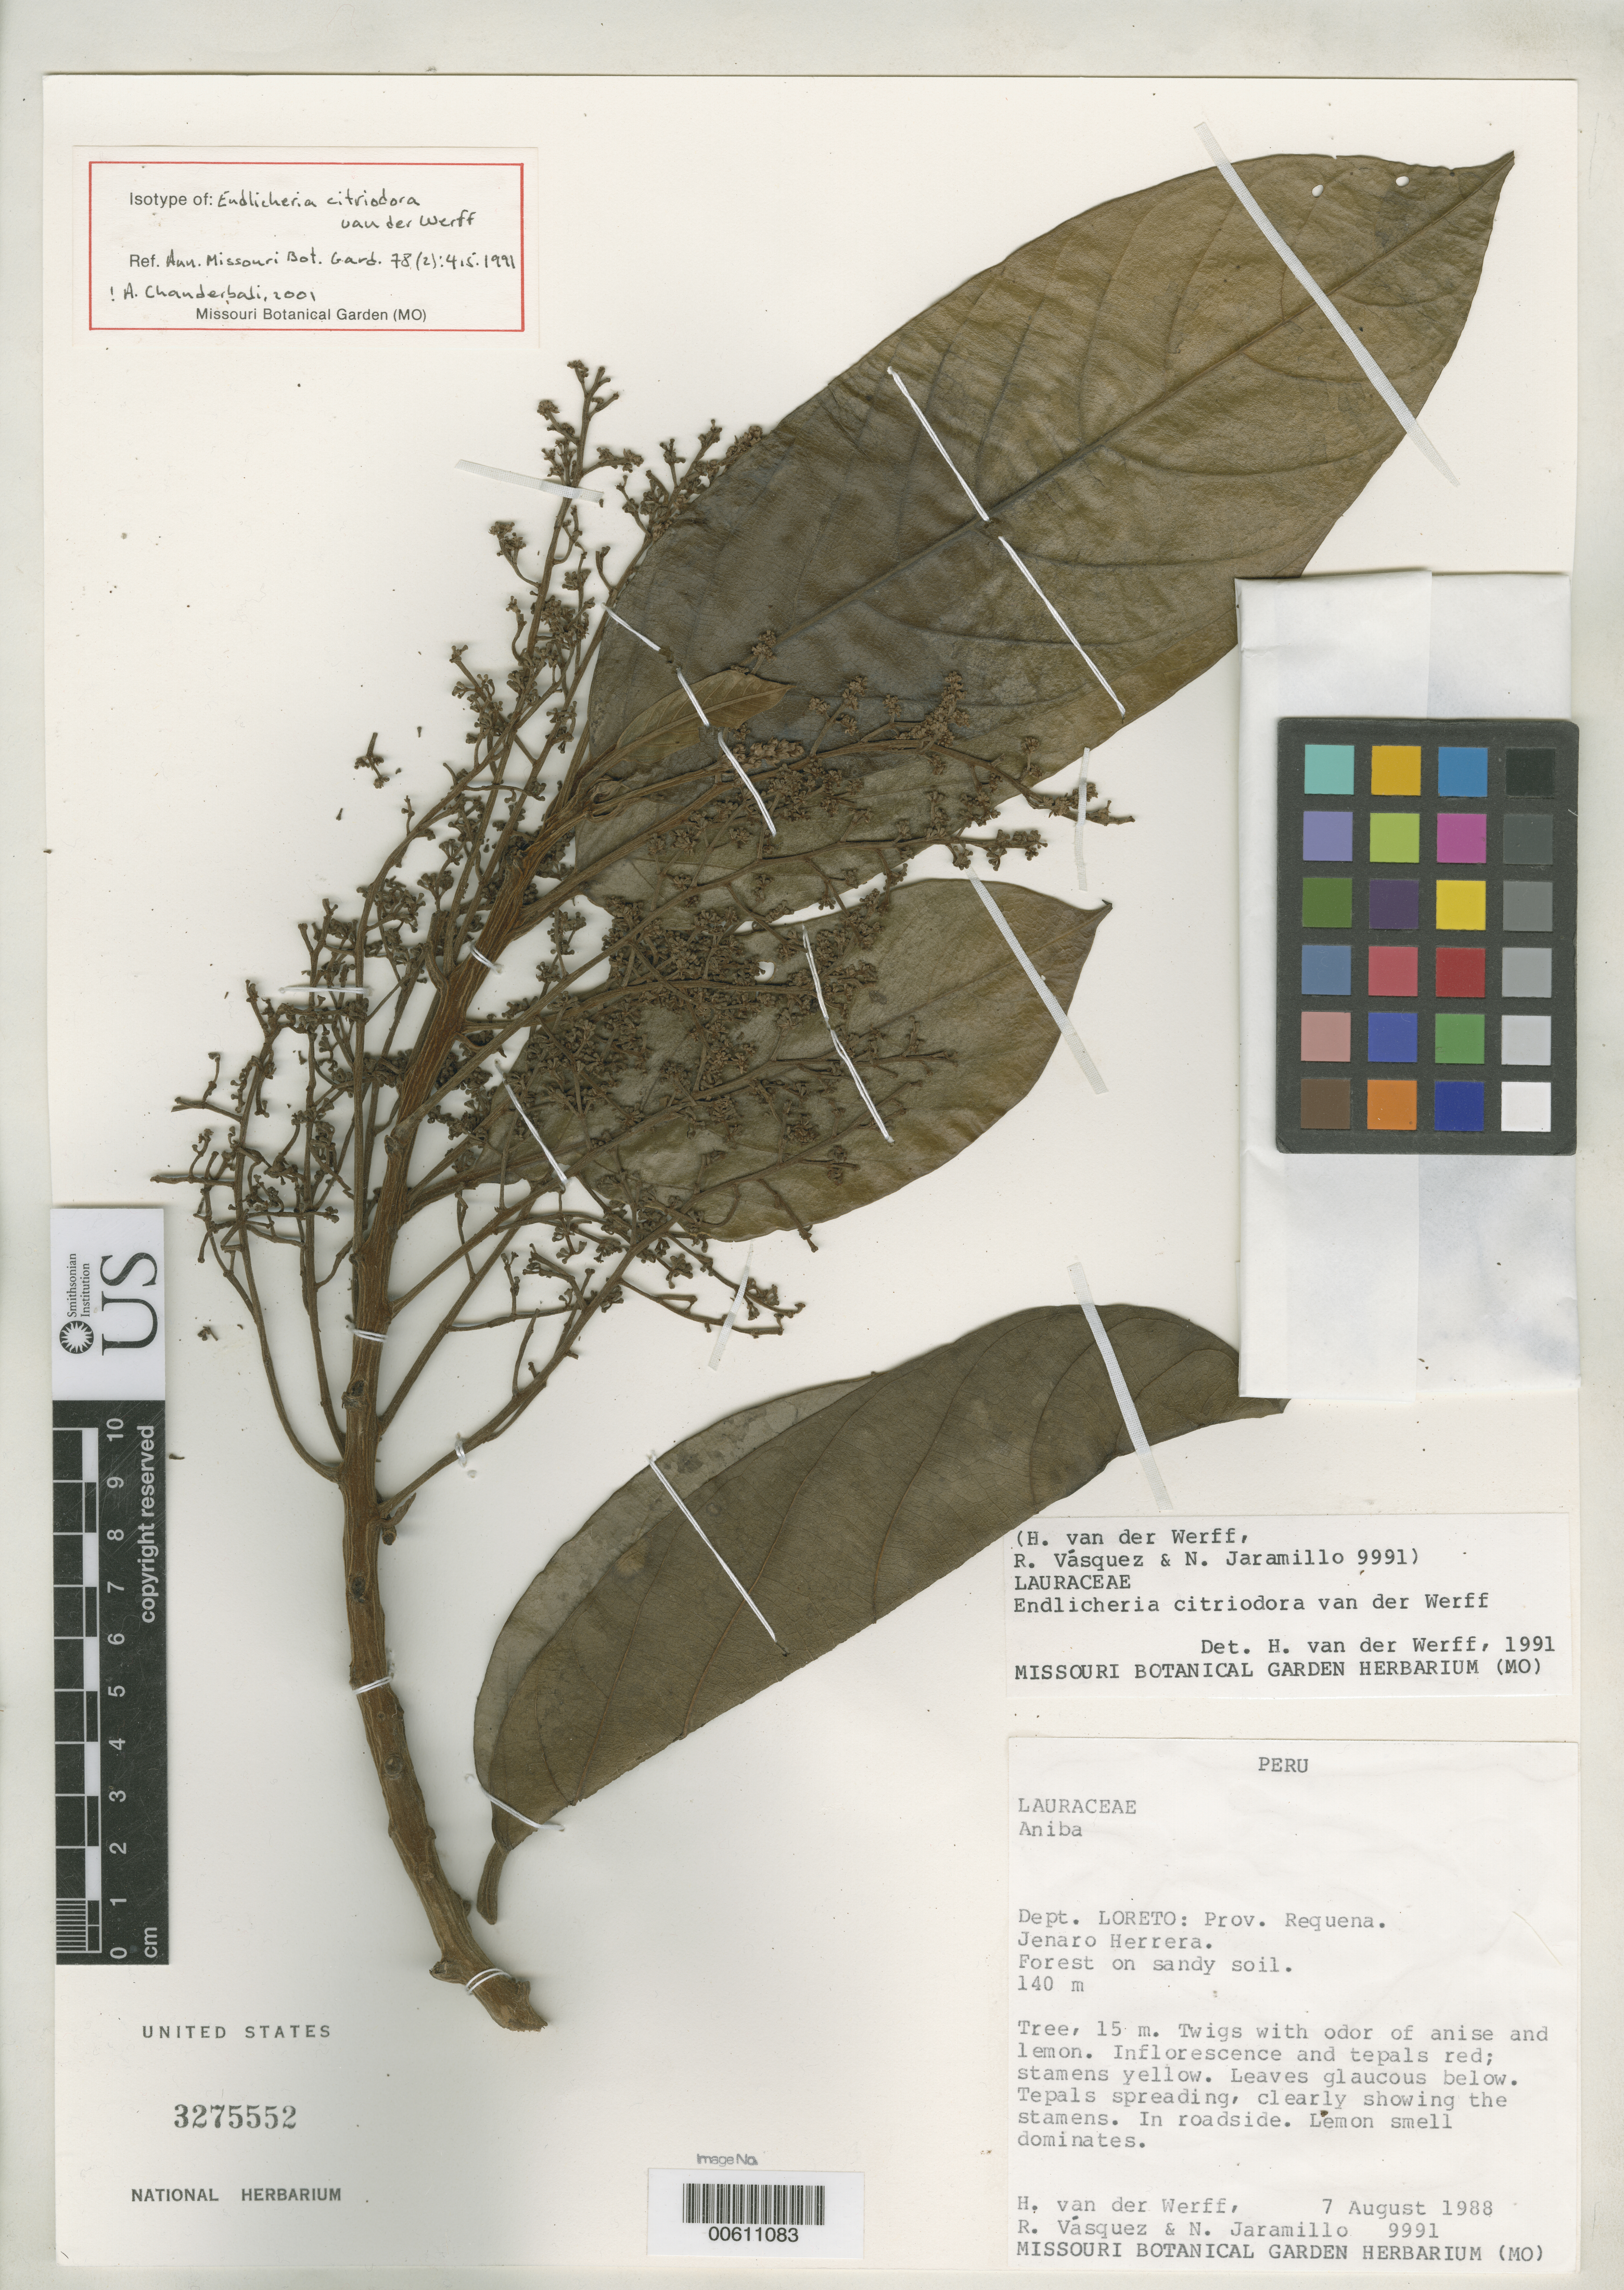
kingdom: Plantae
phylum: Tracheophyta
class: Magnoliopsida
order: Laurales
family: Lauraceae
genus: Endlicheria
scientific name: Endlicheria citriodora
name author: van der Werff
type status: Isotype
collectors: H. van der Werff, R. Vásquez & N. Jaramillo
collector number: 9991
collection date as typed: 07 Aug 1988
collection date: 1988-08-07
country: Peru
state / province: Loreto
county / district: Requena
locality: Jenaro Herrera.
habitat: Forest on sandy soil.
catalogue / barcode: US 3575552